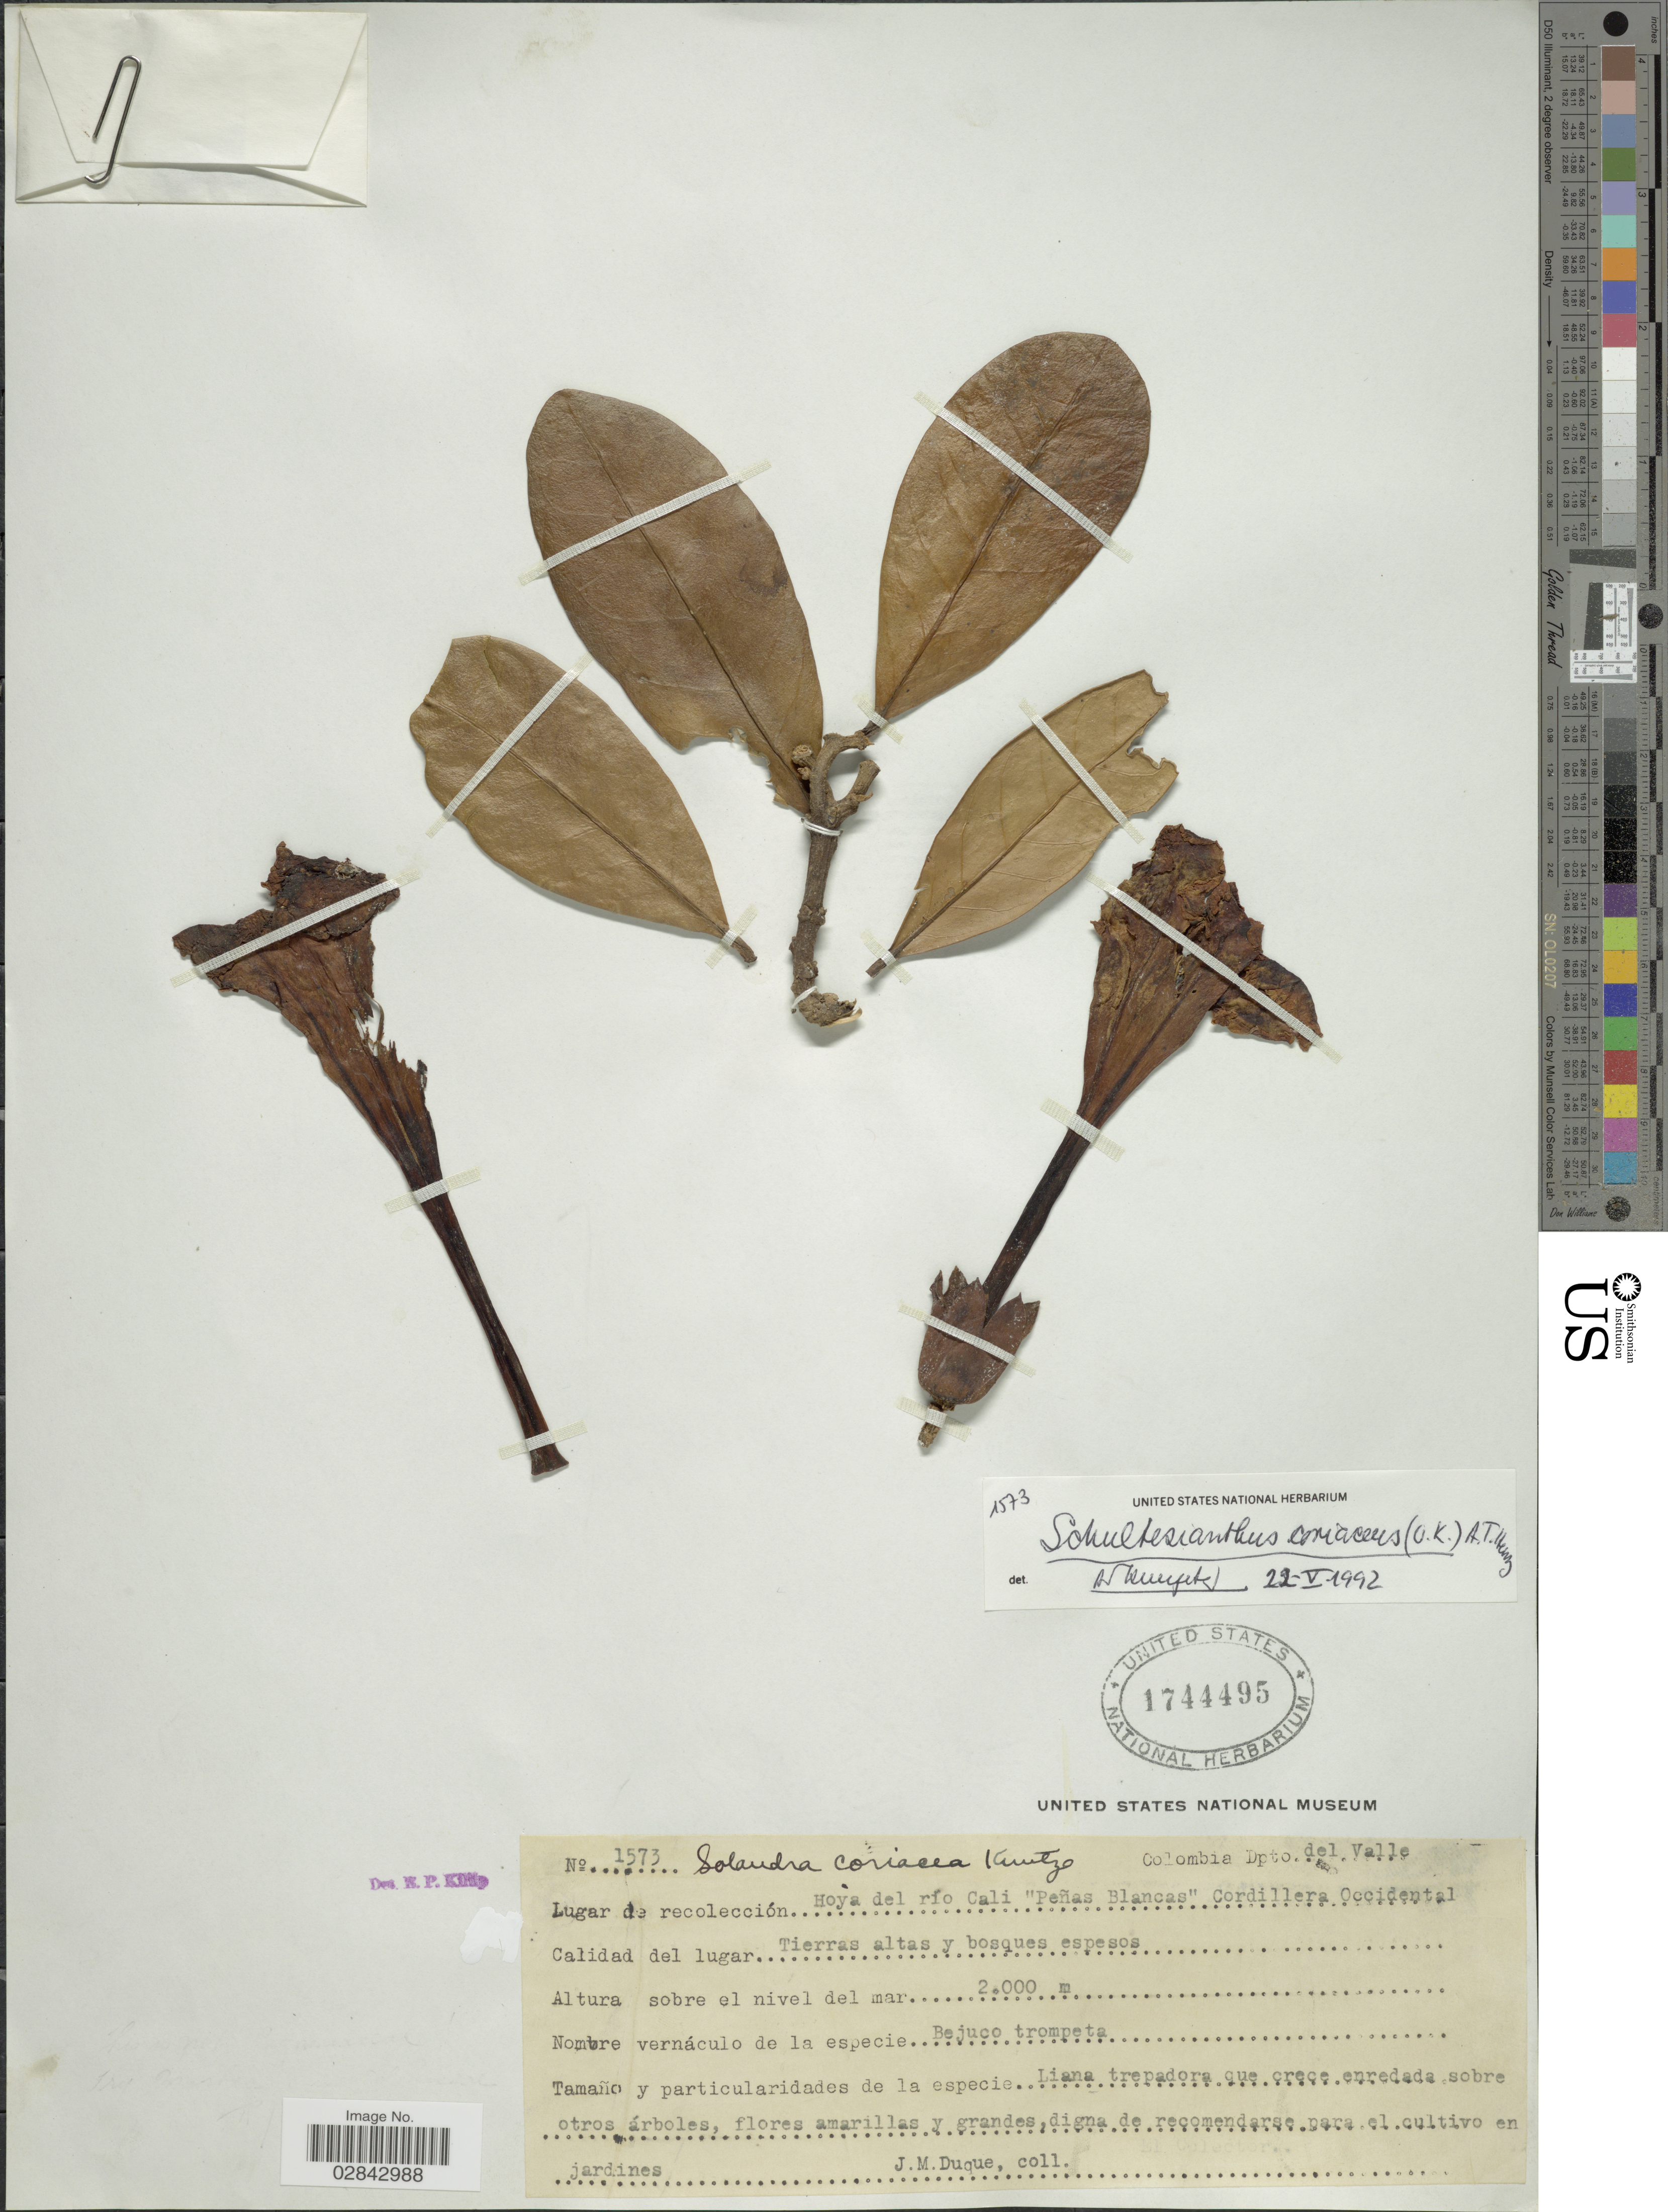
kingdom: Plantae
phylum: Tracheophyta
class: Magnoliopsida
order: Solanales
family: Solanaceae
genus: Schultesianthus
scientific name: Schultesianthus coriaceus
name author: (Kuntze) Hunz.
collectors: J. Duque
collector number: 1573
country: Colombia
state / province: Valle del Cauca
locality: Dpto. del Valle, Hoya del río Cali "Peñas Blancas" Cordillera Occidental.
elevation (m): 2000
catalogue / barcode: US 1744495